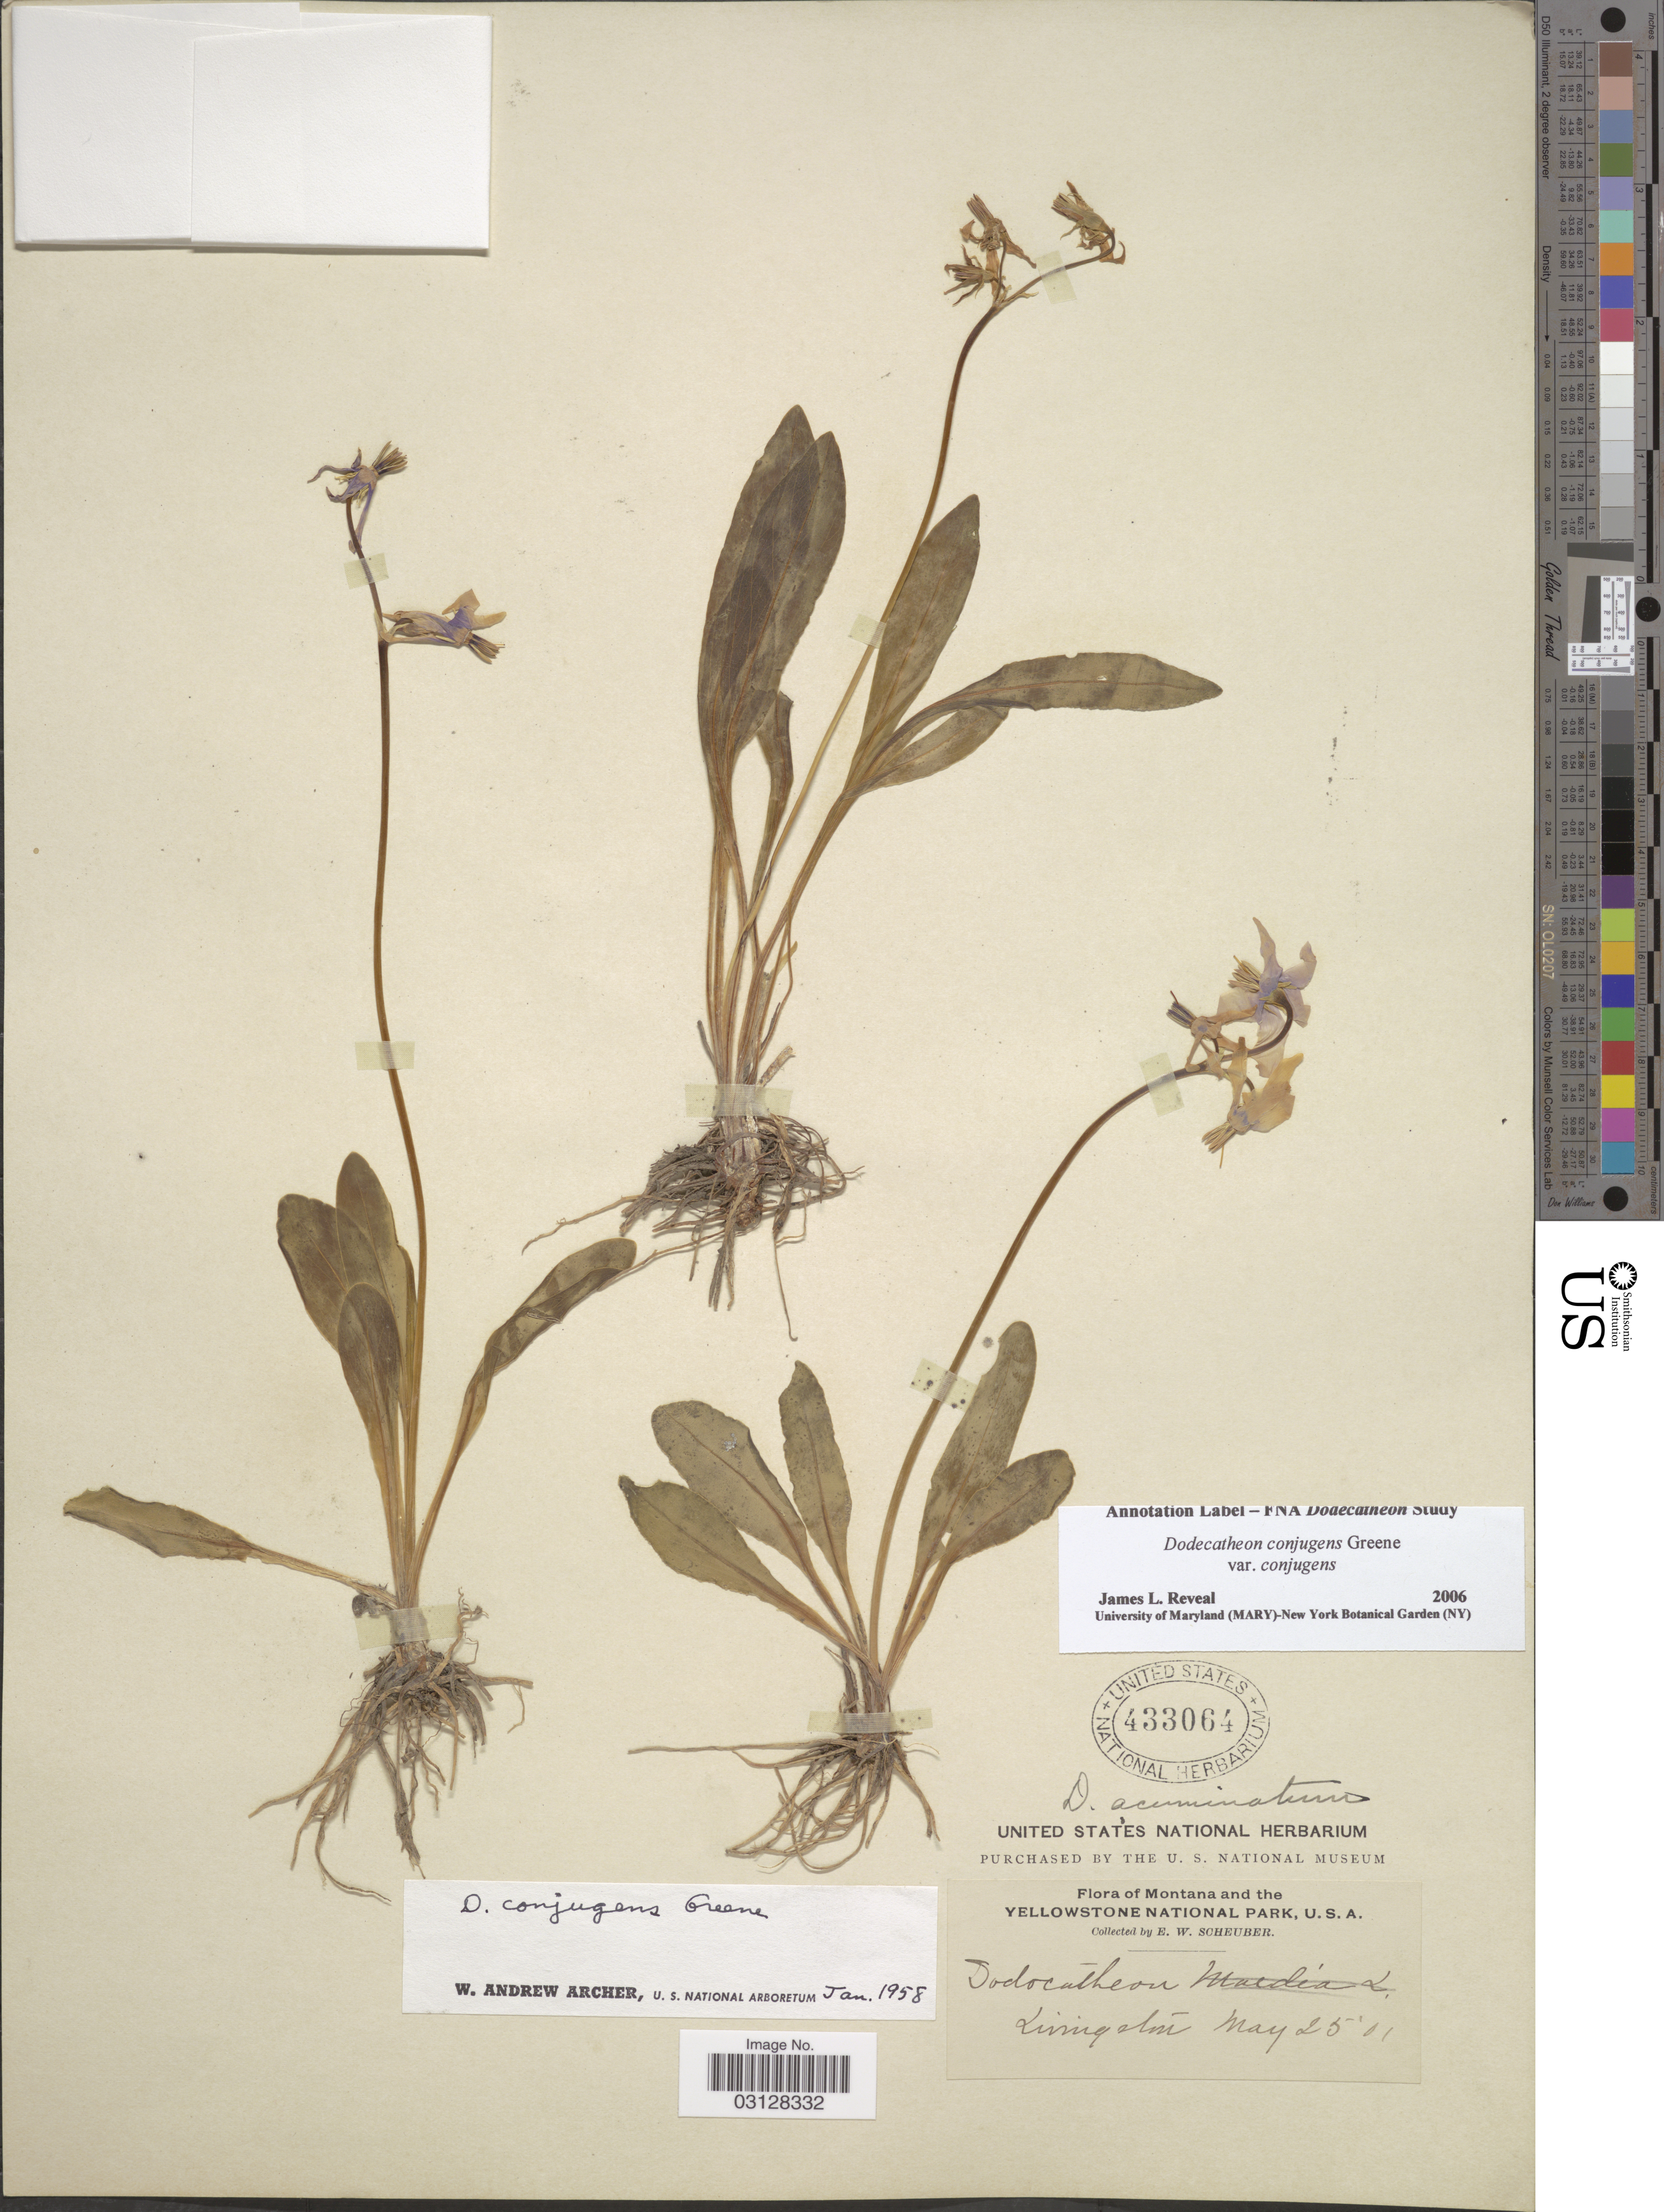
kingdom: Plantae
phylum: Tracheophyta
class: Magnoliopsida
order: Ericales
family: Primulaceae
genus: Dodecatheon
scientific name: Dodecatheon conjugens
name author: Greene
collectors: E. Scheuber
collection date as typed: Transcribed d/m/y: 25/5/1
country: United States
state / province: Montana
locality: The Yellowstone National Park. Livingston.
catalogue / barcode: US 433064